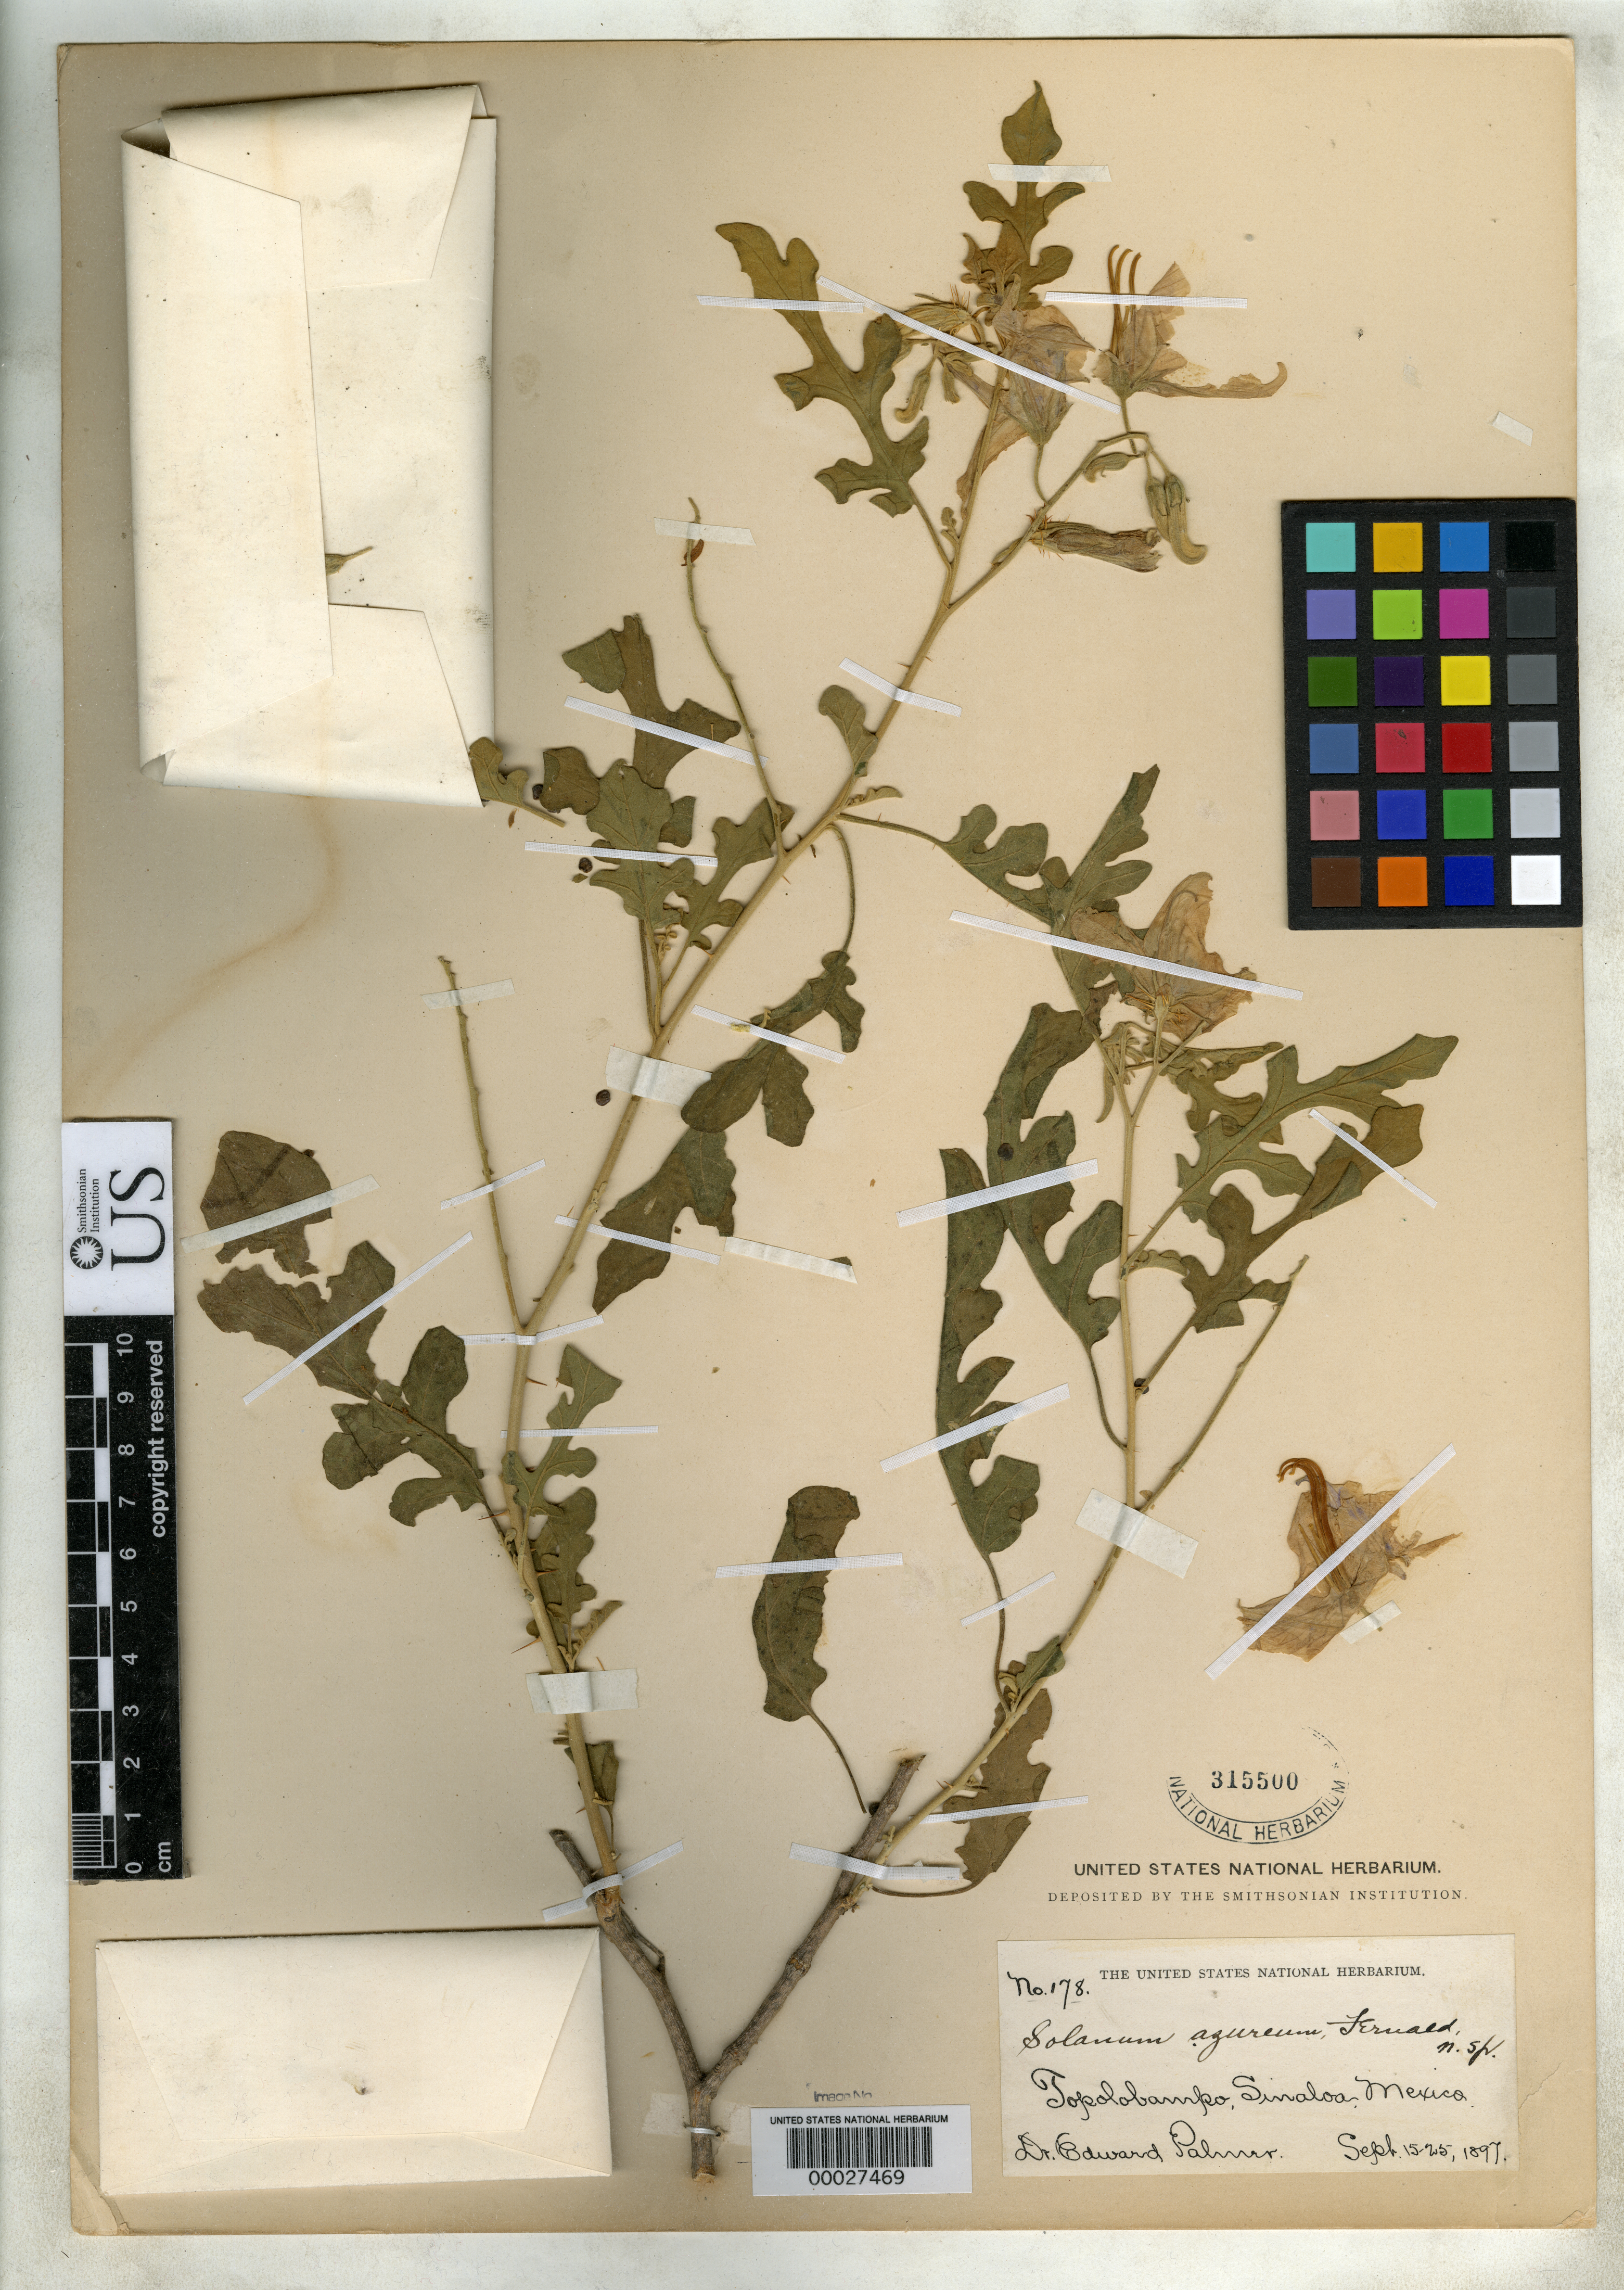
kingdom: Plantae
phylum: Tracheophyta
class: Magnoliopsida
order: Solanales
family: Solanaceae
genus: Solanum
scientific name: Solanum azureum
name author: Fernald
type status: Isotype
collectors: E. Palmer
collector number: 178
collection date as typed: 15 Sep 1897 to 25 Sep 1897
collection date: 1897-09-15/1897-09-25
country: Mexico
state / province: Sinaloa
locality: Topalobampo.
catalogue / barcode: US 315500